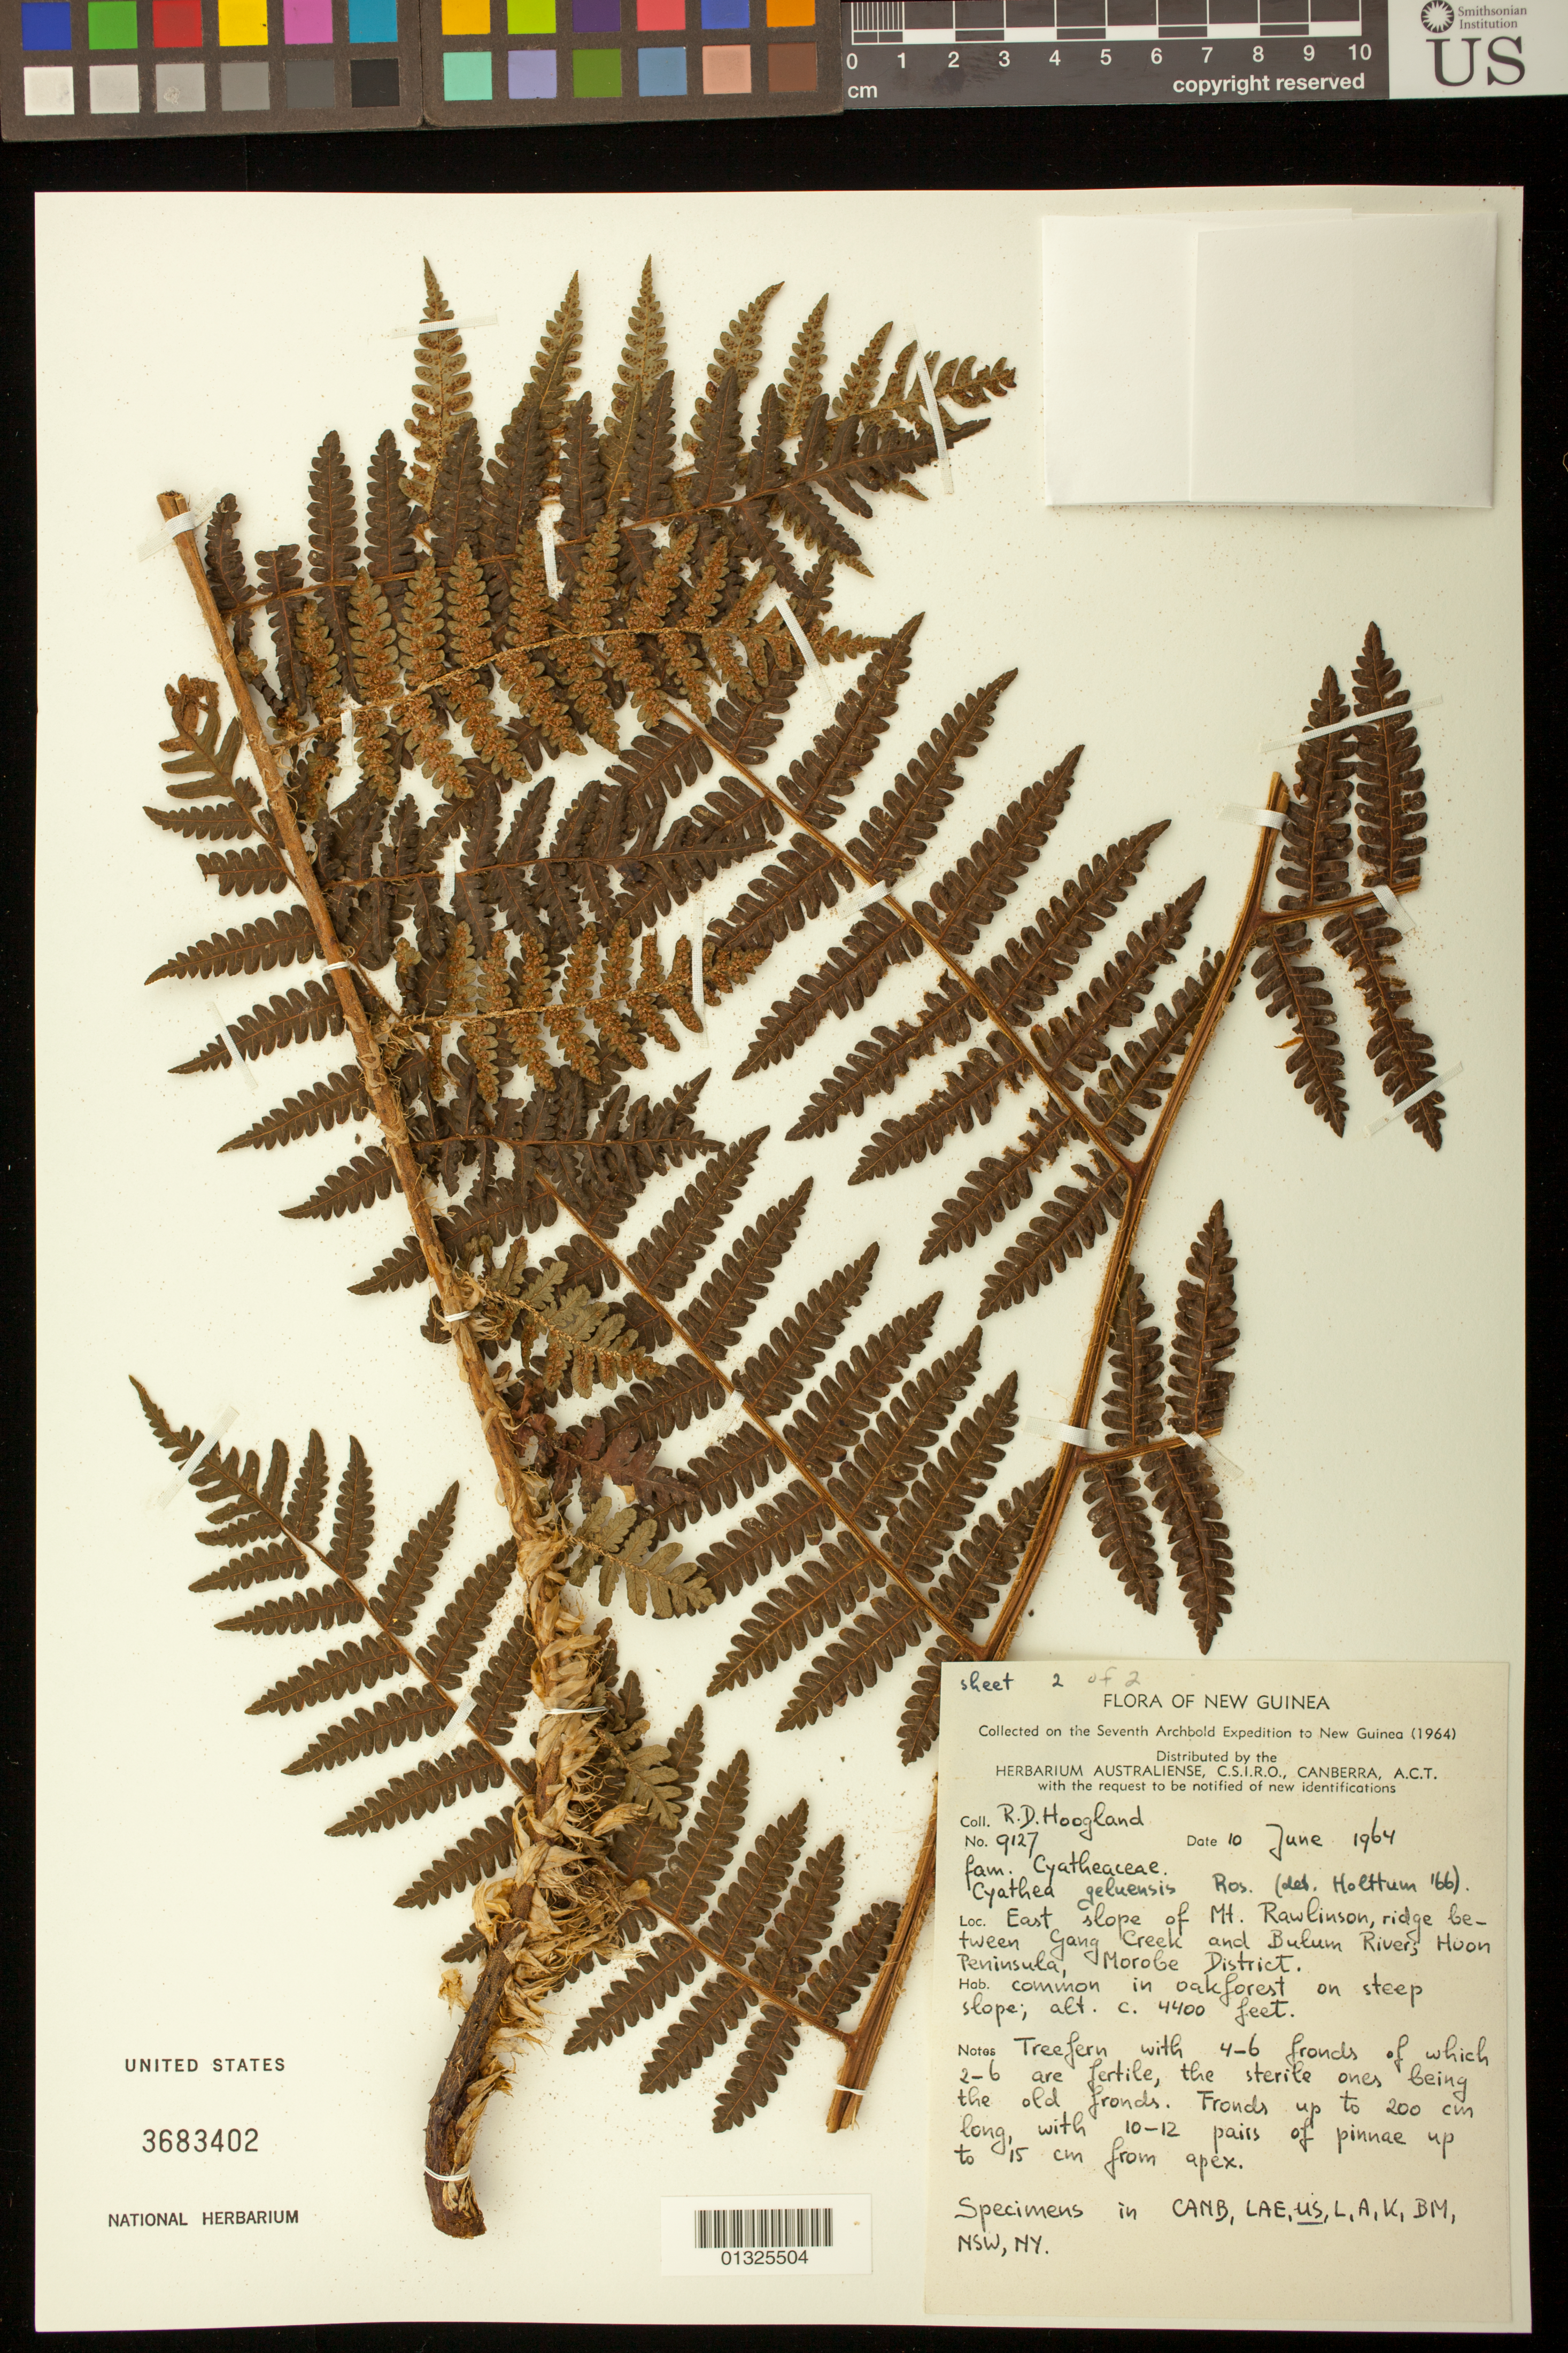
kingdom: Plantae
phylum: Tracheophyta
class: Polypodiopsida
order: Cyatheales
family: Cyatheaceae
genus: Cyathea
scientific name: Cyathea geluensis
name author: Rosenst.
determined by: Holttum, Richard E.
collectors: R. D. Hoogland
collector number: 9127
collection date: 1964-06-10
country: Papua New Guinea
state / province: Morobe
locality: East slope of Mt. Rawlinson, ridge between Gang Creek and Bulum Rivers, Huon Peninsula, Morobe District.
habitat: common in oakforest on steep slope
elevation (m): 1341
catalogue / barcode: US 3683402